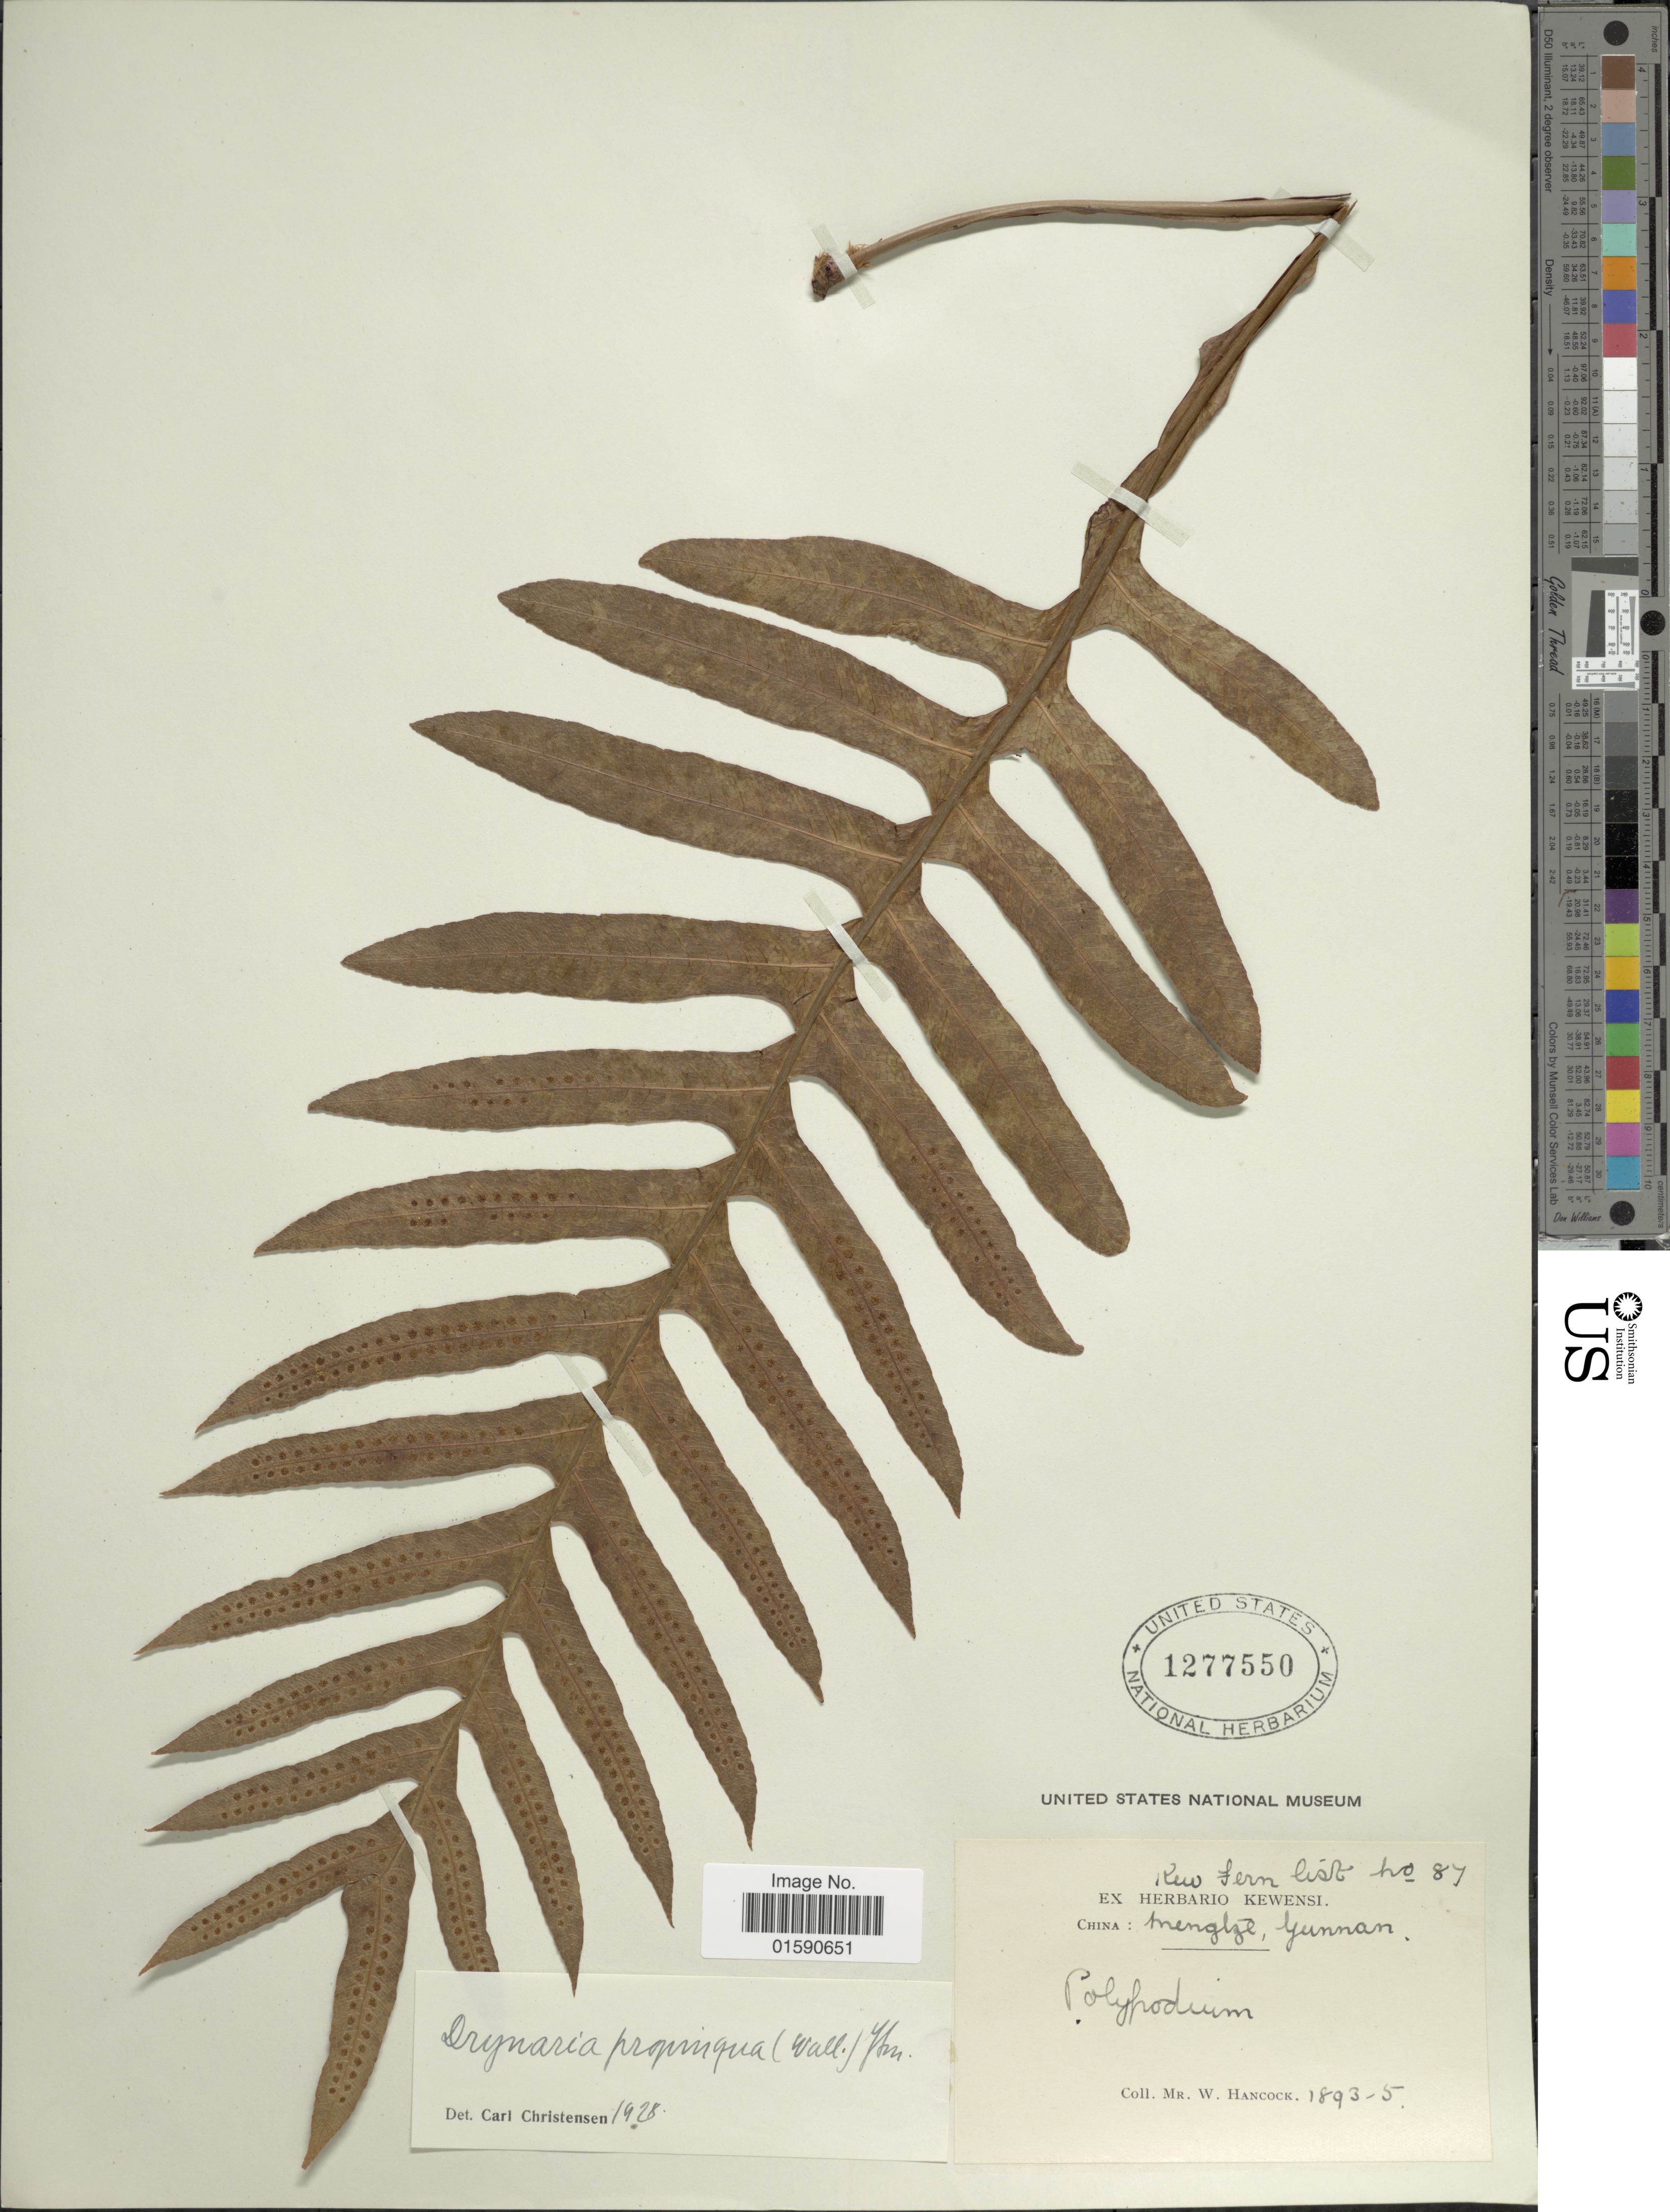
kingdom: Plantae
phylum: Tracheophyta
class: Polypodiopsida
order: Polypodiales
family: Polypodiaceae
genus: Drynaria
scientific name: Drynaria propinqua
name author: (Wall. ex Mett.) J. Sm.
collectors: W. Hancock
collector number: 87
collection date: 1893/1895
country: China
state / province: Yunnan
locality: Mengtze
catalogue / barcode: US 1277550